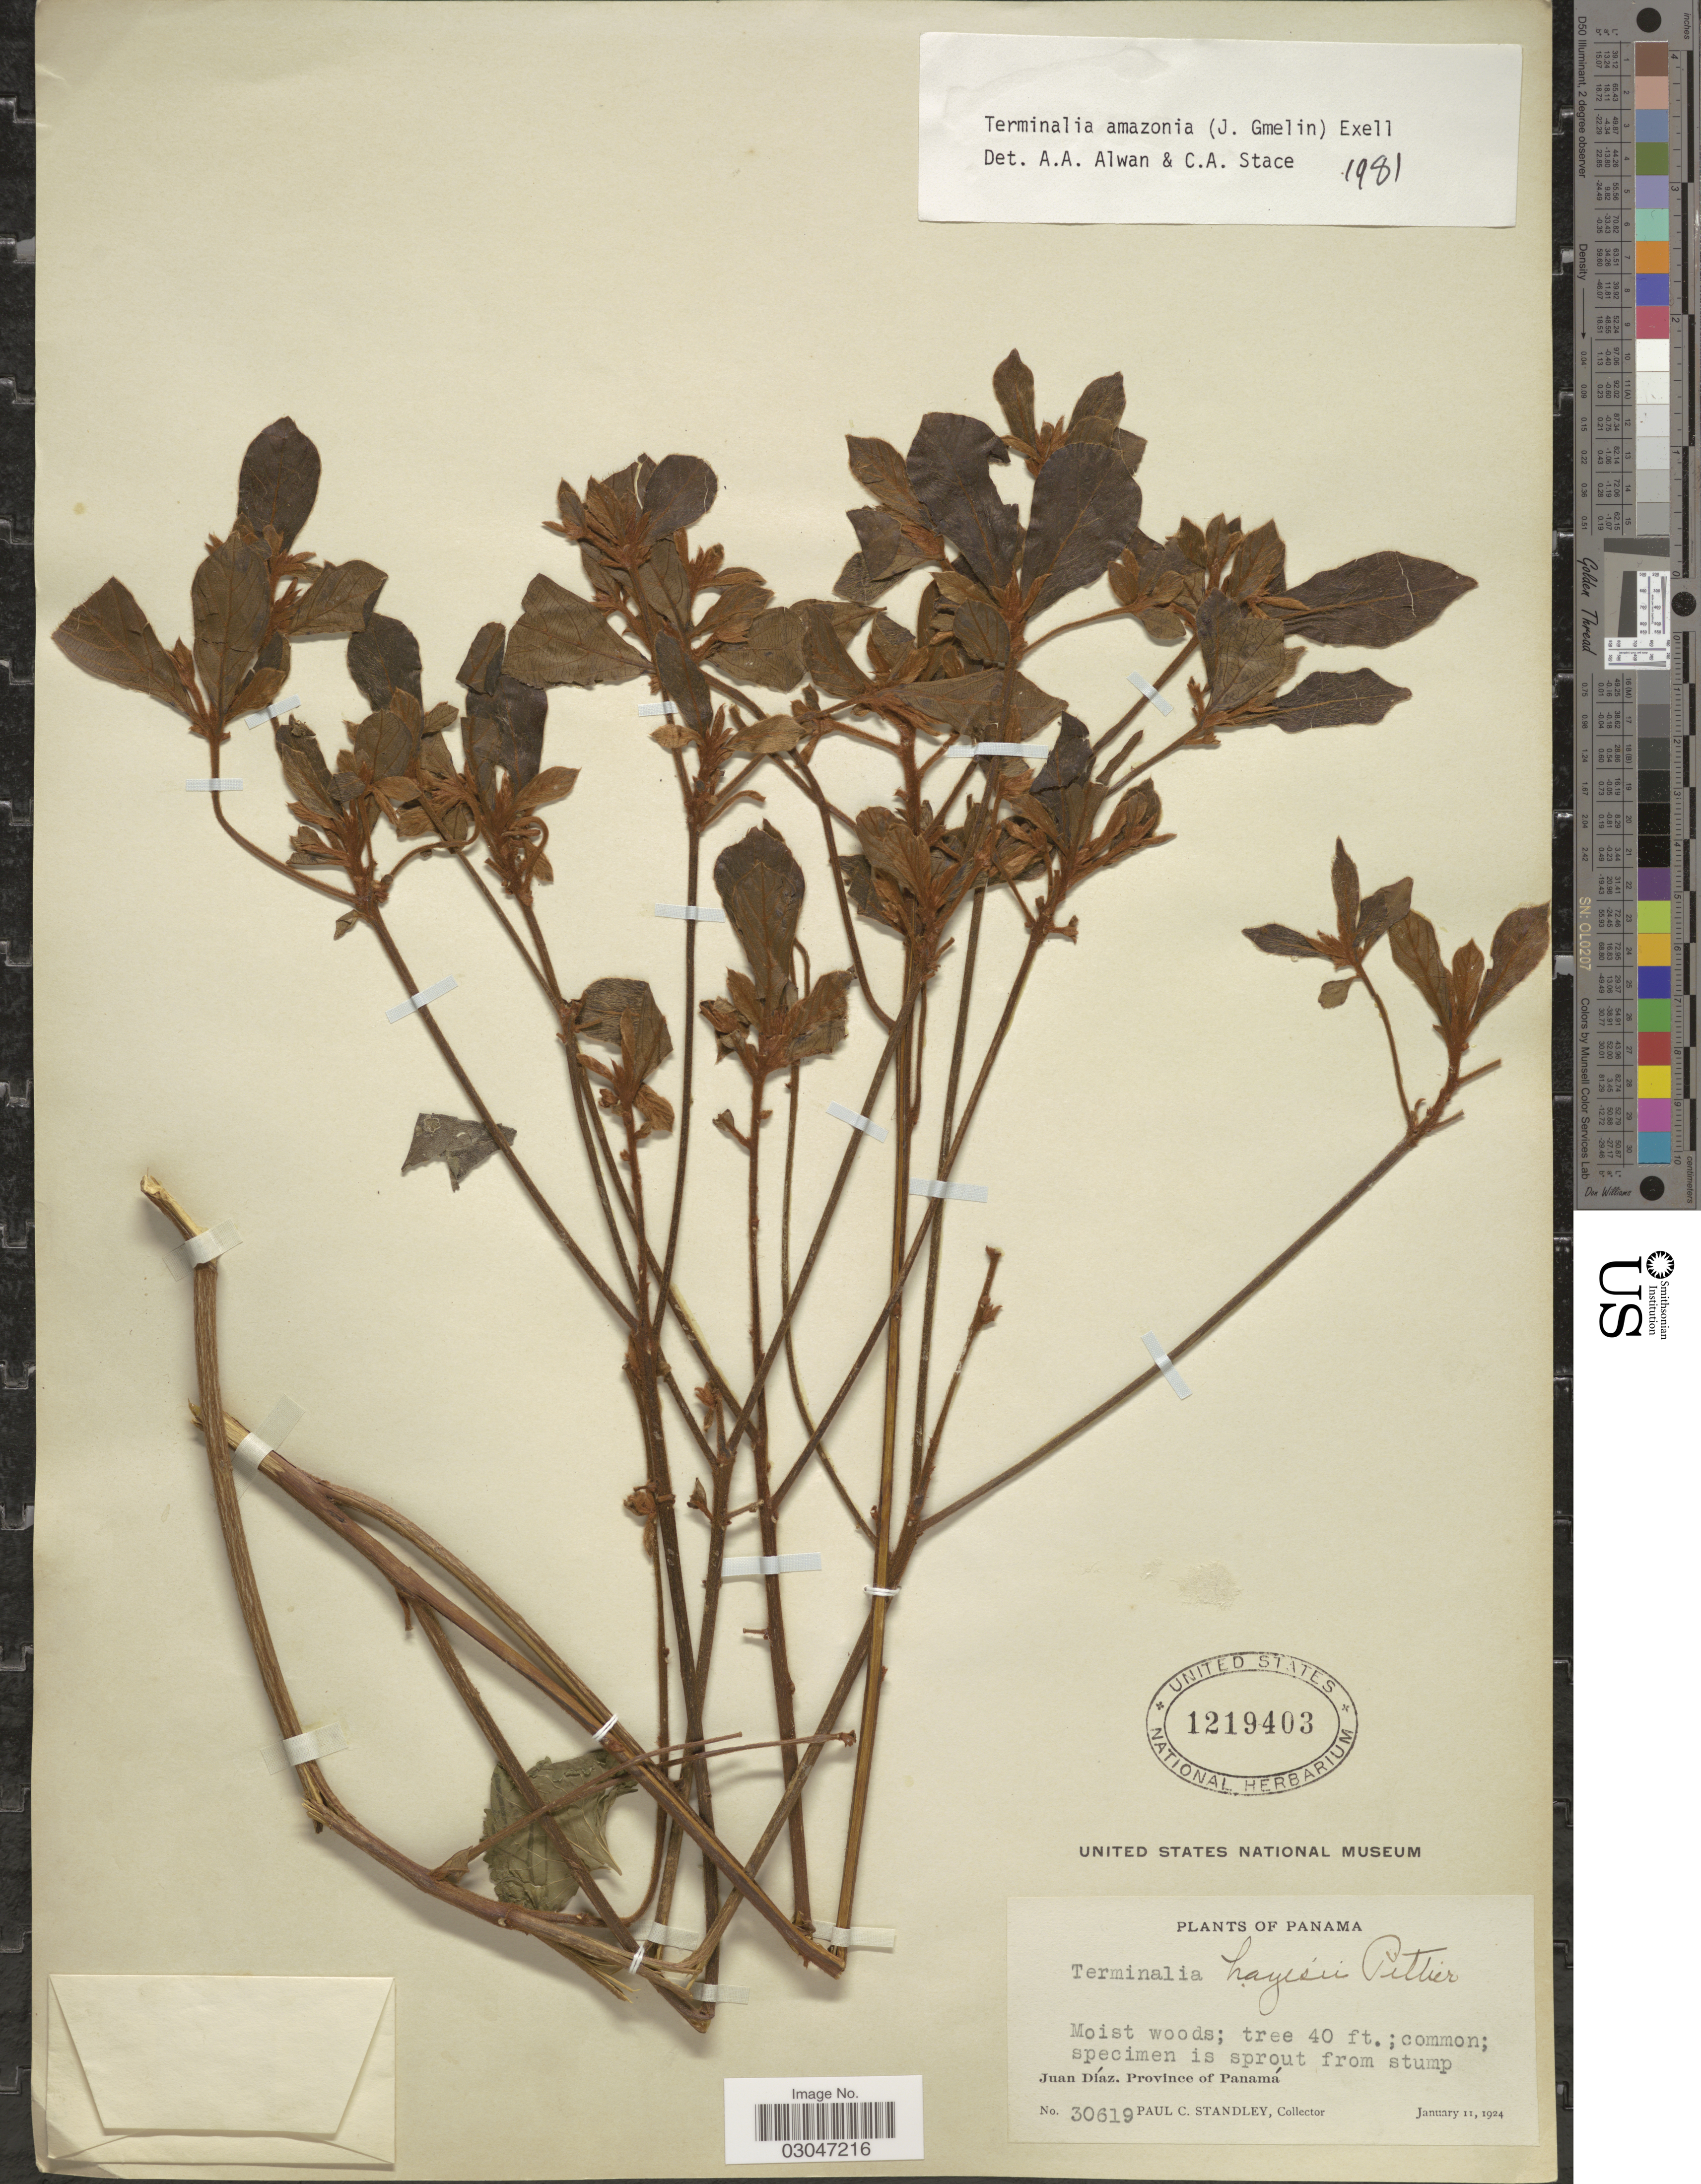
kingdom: Plantae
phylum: Tracheophyta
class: Magnoliopsida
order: Myrtales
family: Combretaceae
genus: Terminalia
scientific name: Terminalia amazonia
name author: (J.F. Gmel.) Exell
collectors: P. C. Standley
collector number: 30619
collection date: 1924-01-11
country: Panama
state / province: Panamá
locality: Juan Díaz.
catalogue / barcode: US 1219403